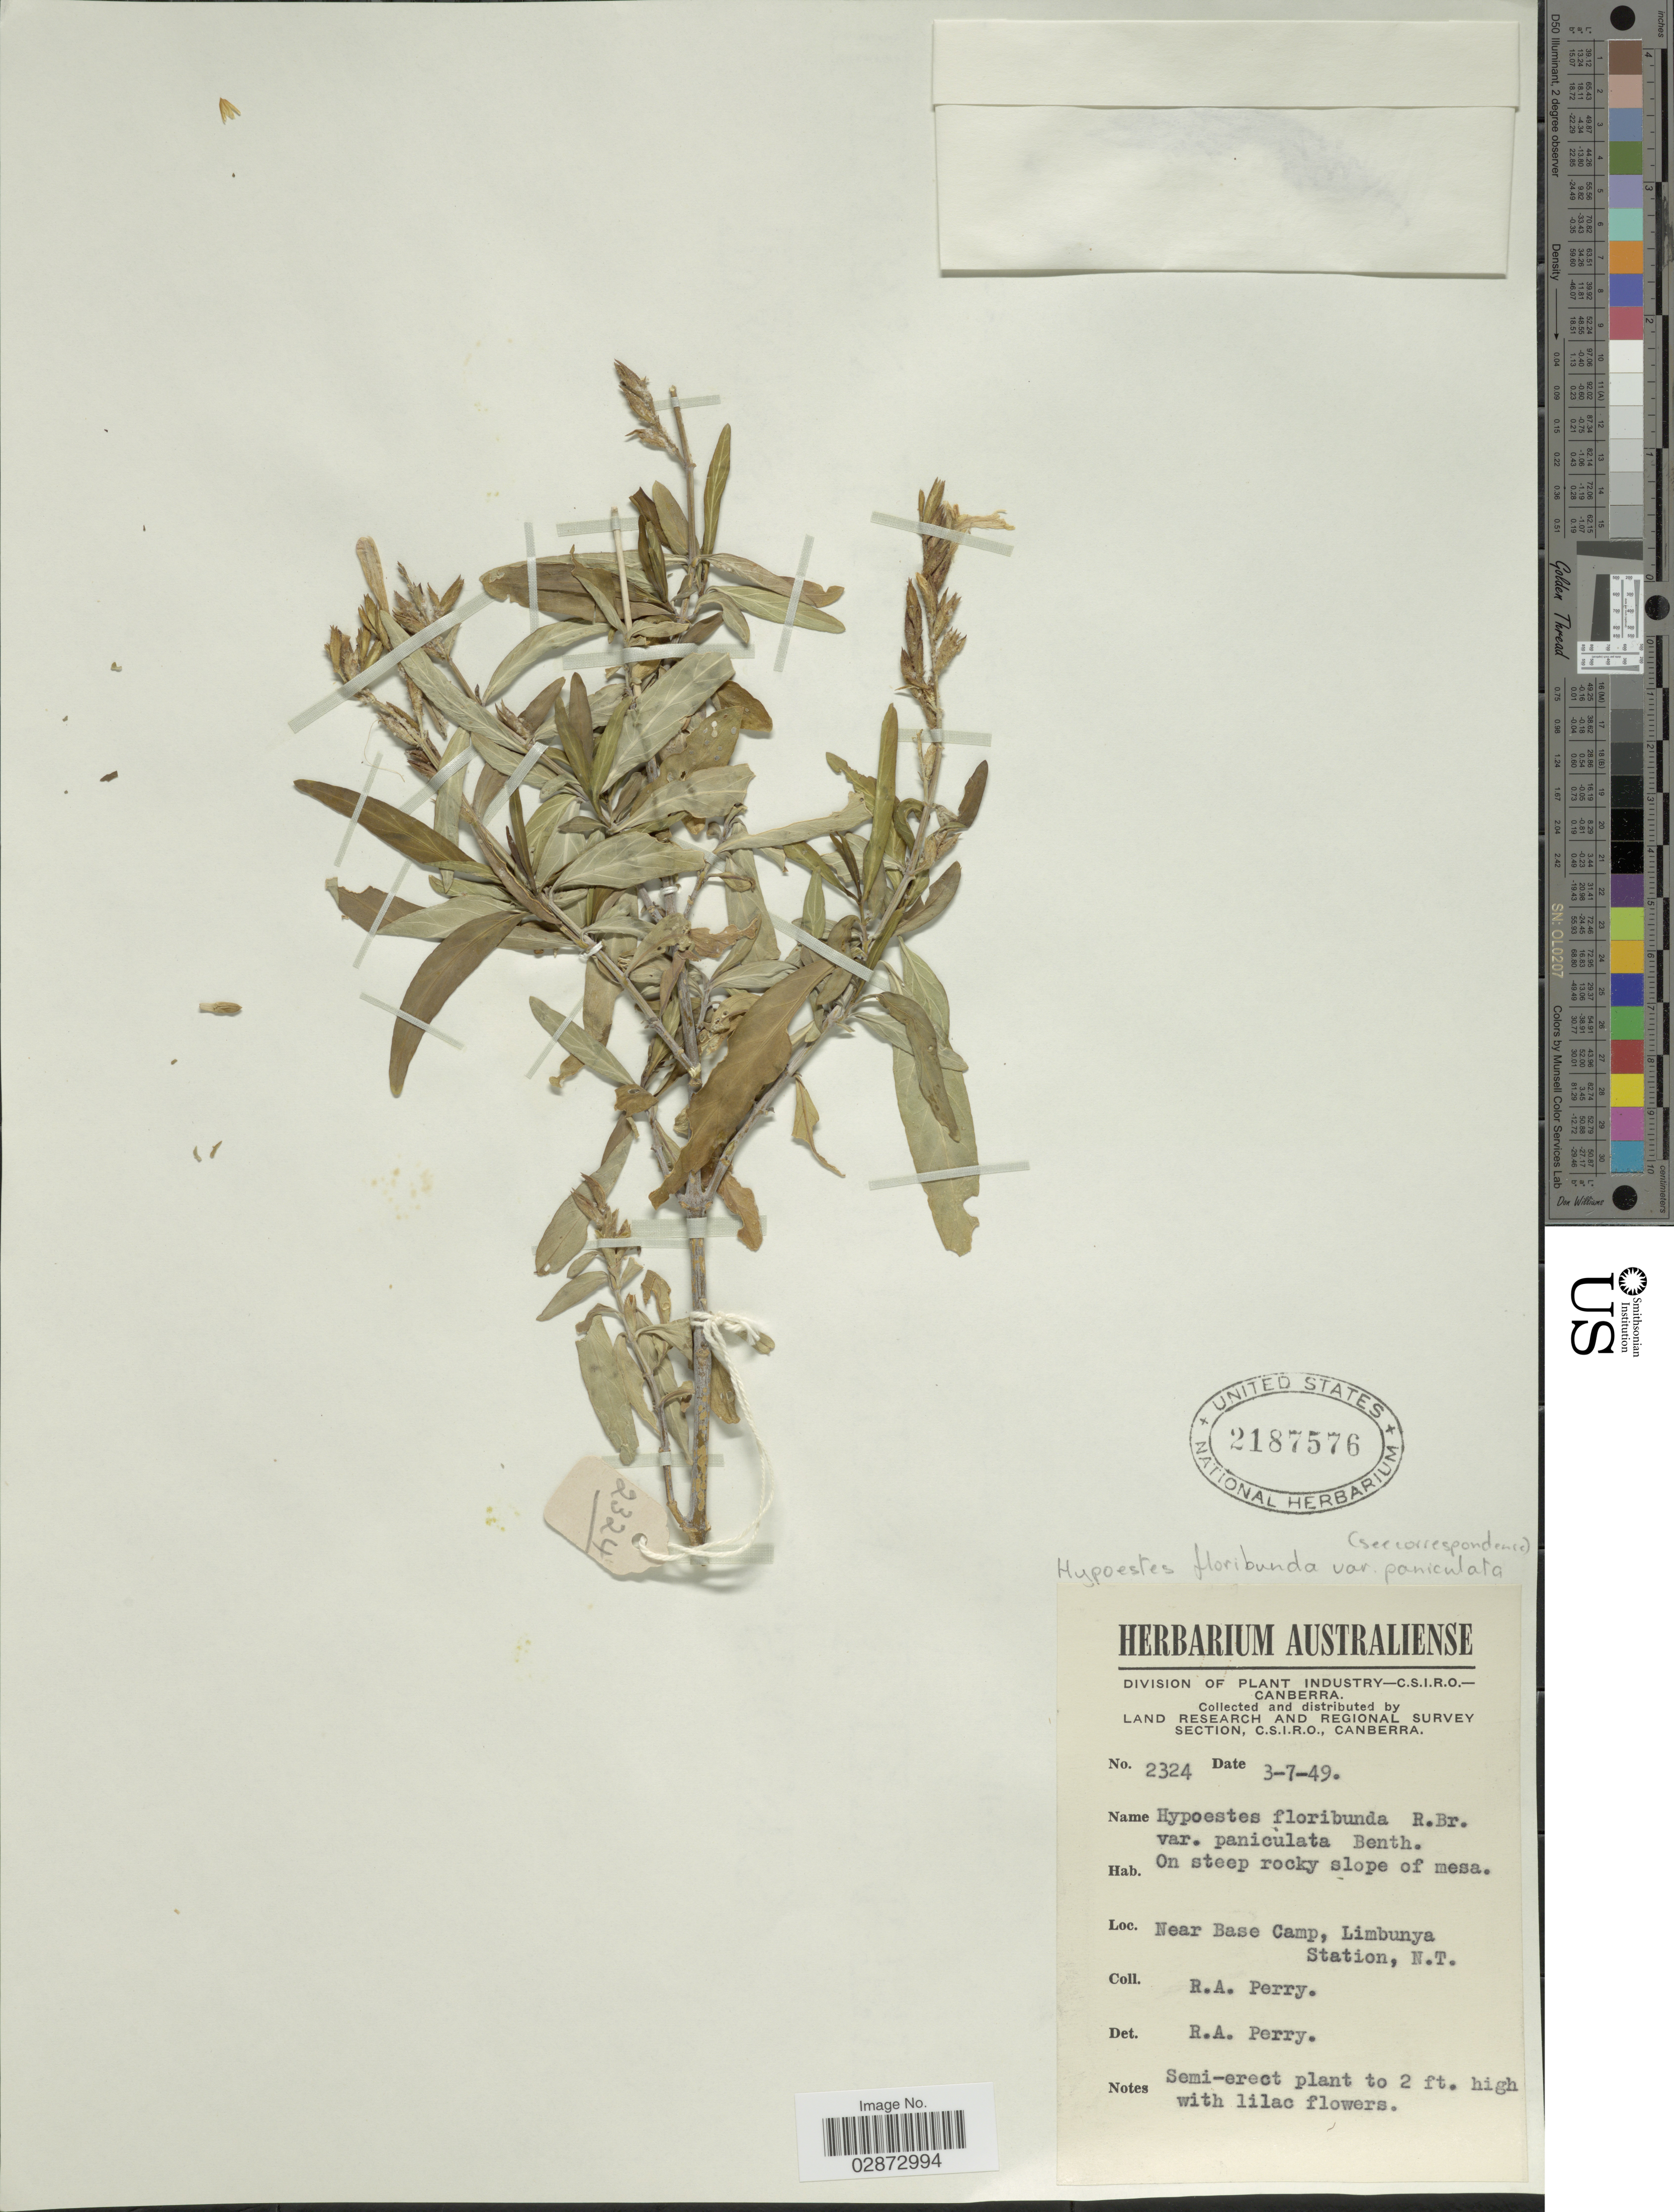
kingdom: Plantae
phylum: Tracheophyta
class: Magnoliopsida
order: Lamiales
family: Acanthaceae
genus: Hypoestes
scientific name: Hypoestes floribunda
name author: R. Br.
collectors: Perry, R. A.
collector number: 2324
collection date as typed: Transcribed d/m/y: 3/7/49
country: Australia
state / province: Northern Territory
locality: Near Base Camp, Limbunya Station, N.T.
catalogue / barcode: US 2187576